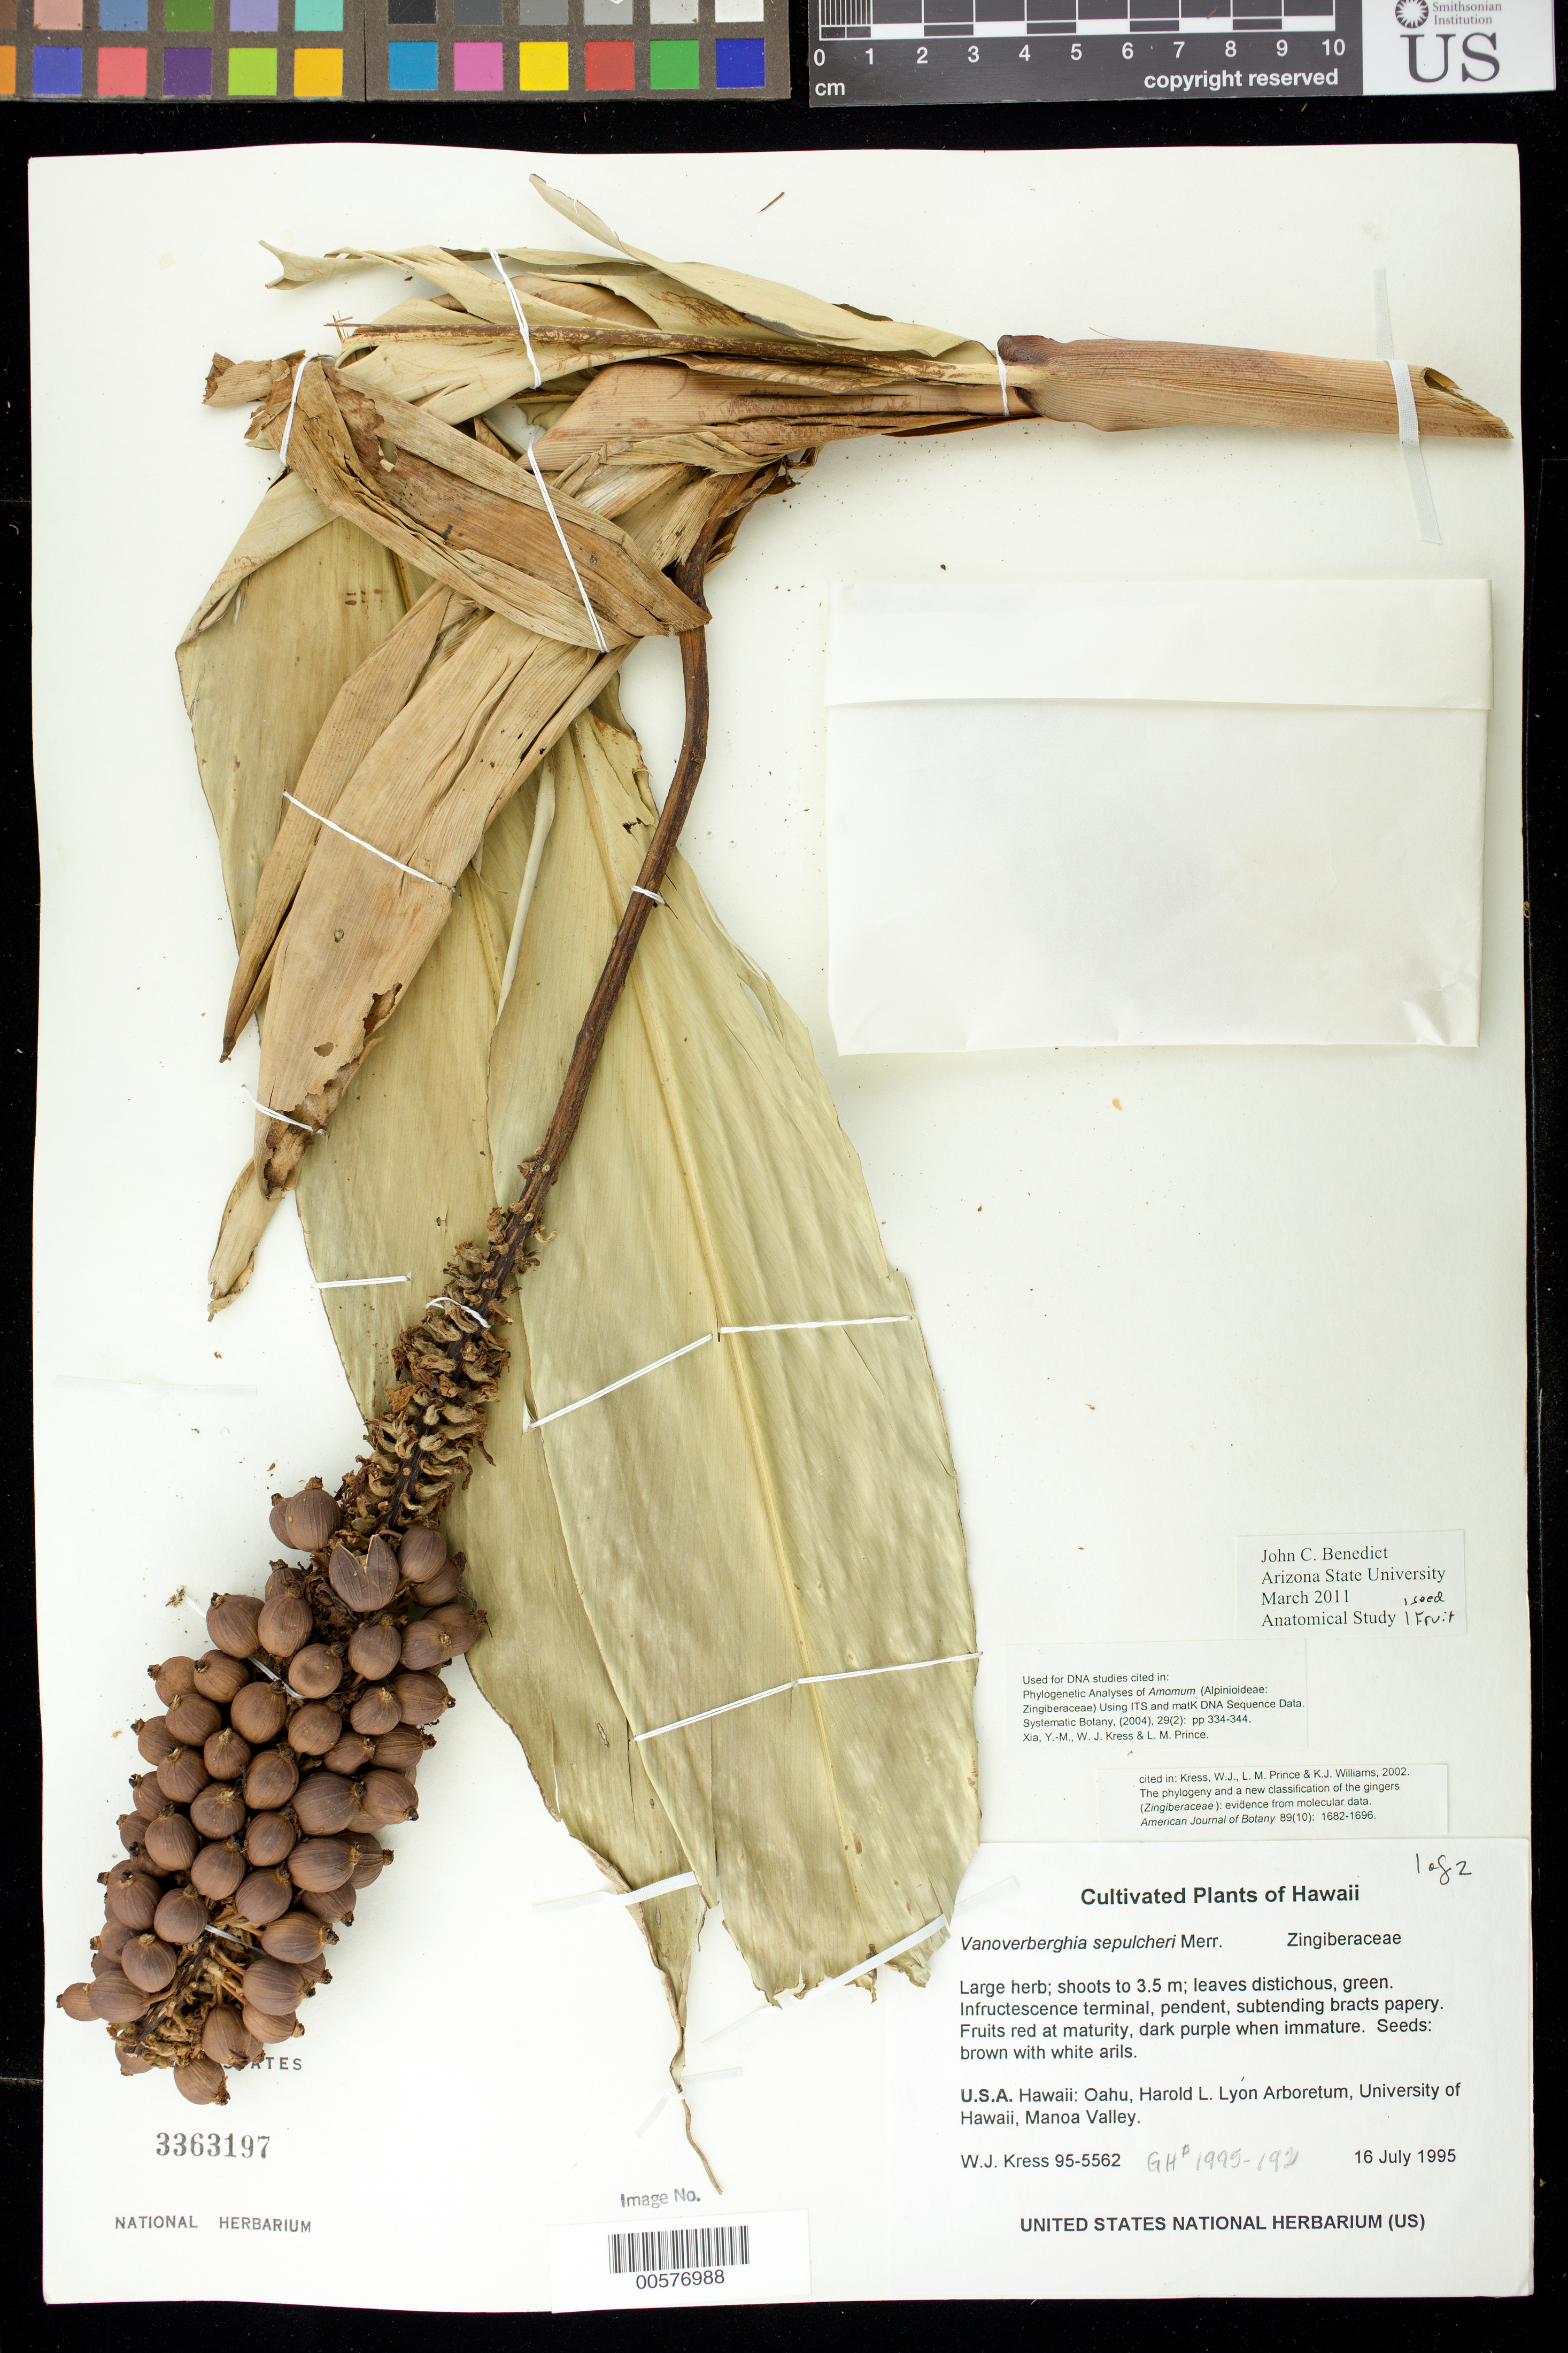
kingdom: Plantae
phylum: Tracheophyta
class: Liliopsida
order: Zingiberales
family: Zingiberaceae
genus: Vanoverberghia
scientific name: Vanoverberghia sepulchrei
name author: Merr.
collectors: W. J. Kress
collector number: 95-5562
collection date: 1995-07-16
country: United States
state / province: Hawaii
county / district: Honolulu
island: Oahu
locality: Harold L. Lyon Arboretum, Univ. of Hawaii, Manoa Valley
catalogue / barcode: US 3363197